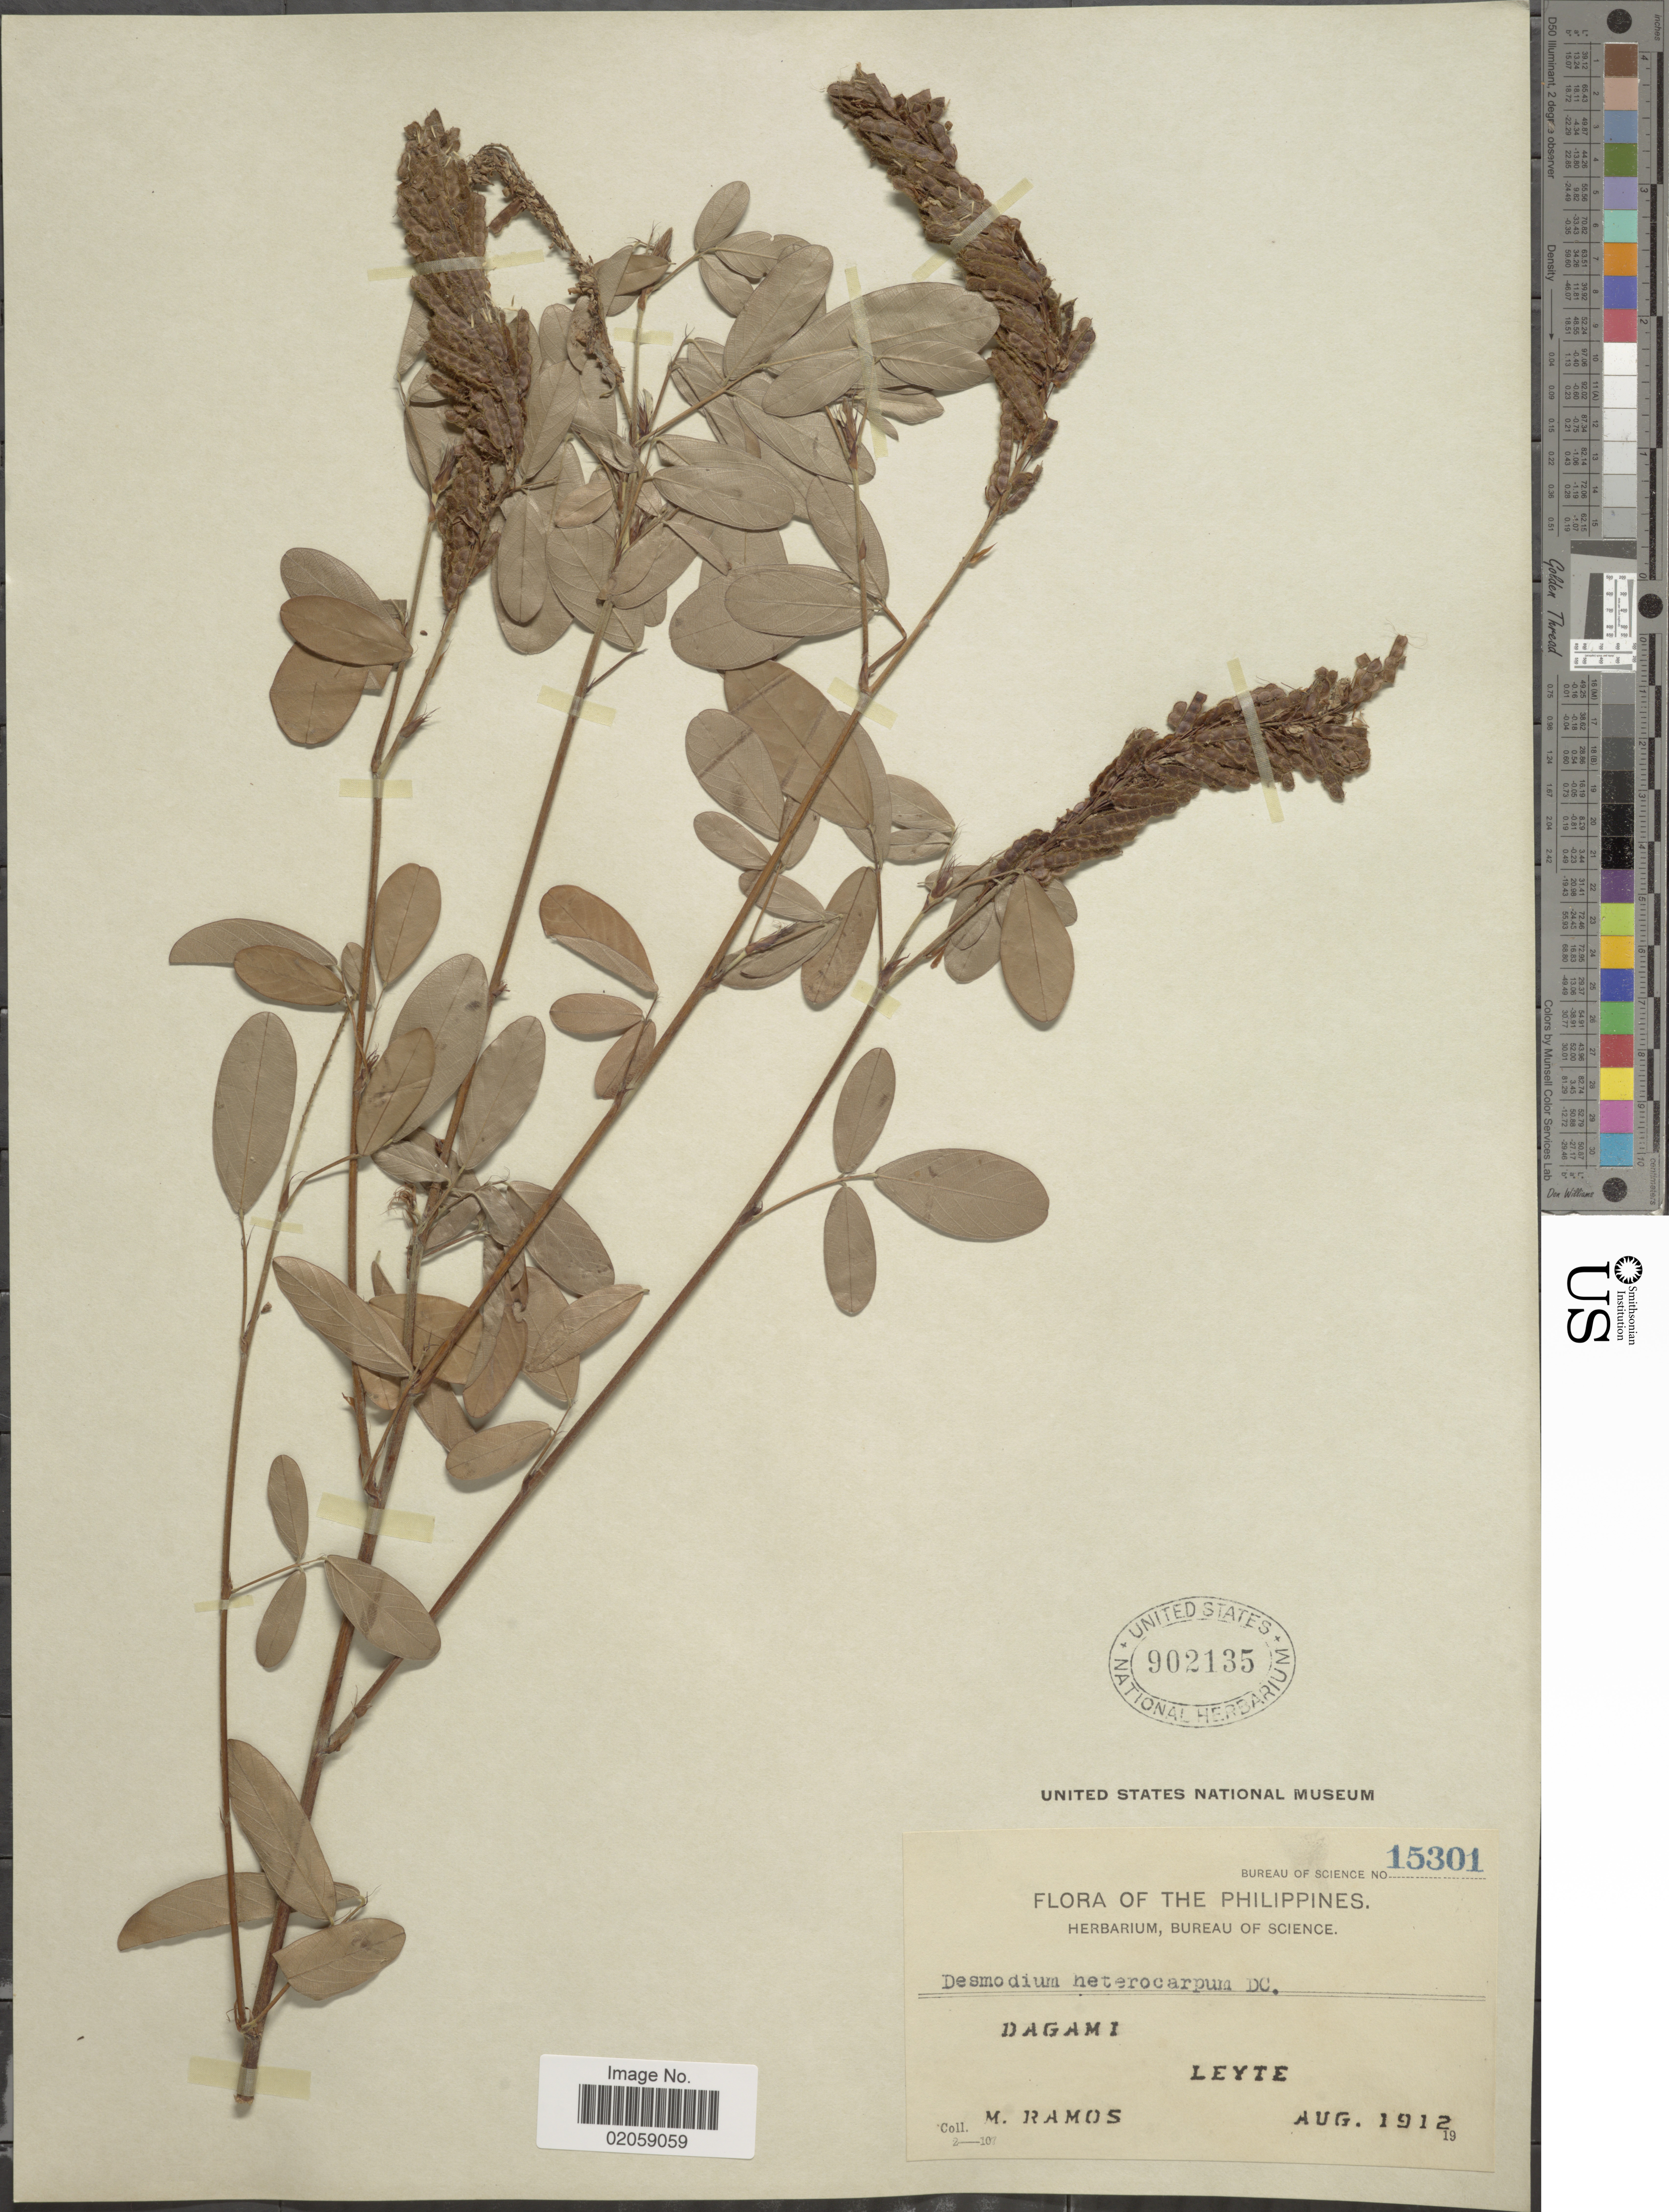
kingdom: Plantae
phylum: Tracheophyta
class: Magnoliopsida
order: Fabales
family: Fabaceae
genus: Grona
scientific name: Grona heterocarpos var. strigosa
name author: (Meeuwen) H. Ohashi & K. Ohashi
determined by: Strong, Mark T., (BOT), Smithsonian Institution - National Museum of Natural History (UNITED STATES)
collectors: M. Ramos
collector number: Bureau of Science 15301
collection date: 1912-08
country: Philippines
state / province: Eastern Visayas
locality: Dagami, Leyte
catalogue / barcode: US 902135